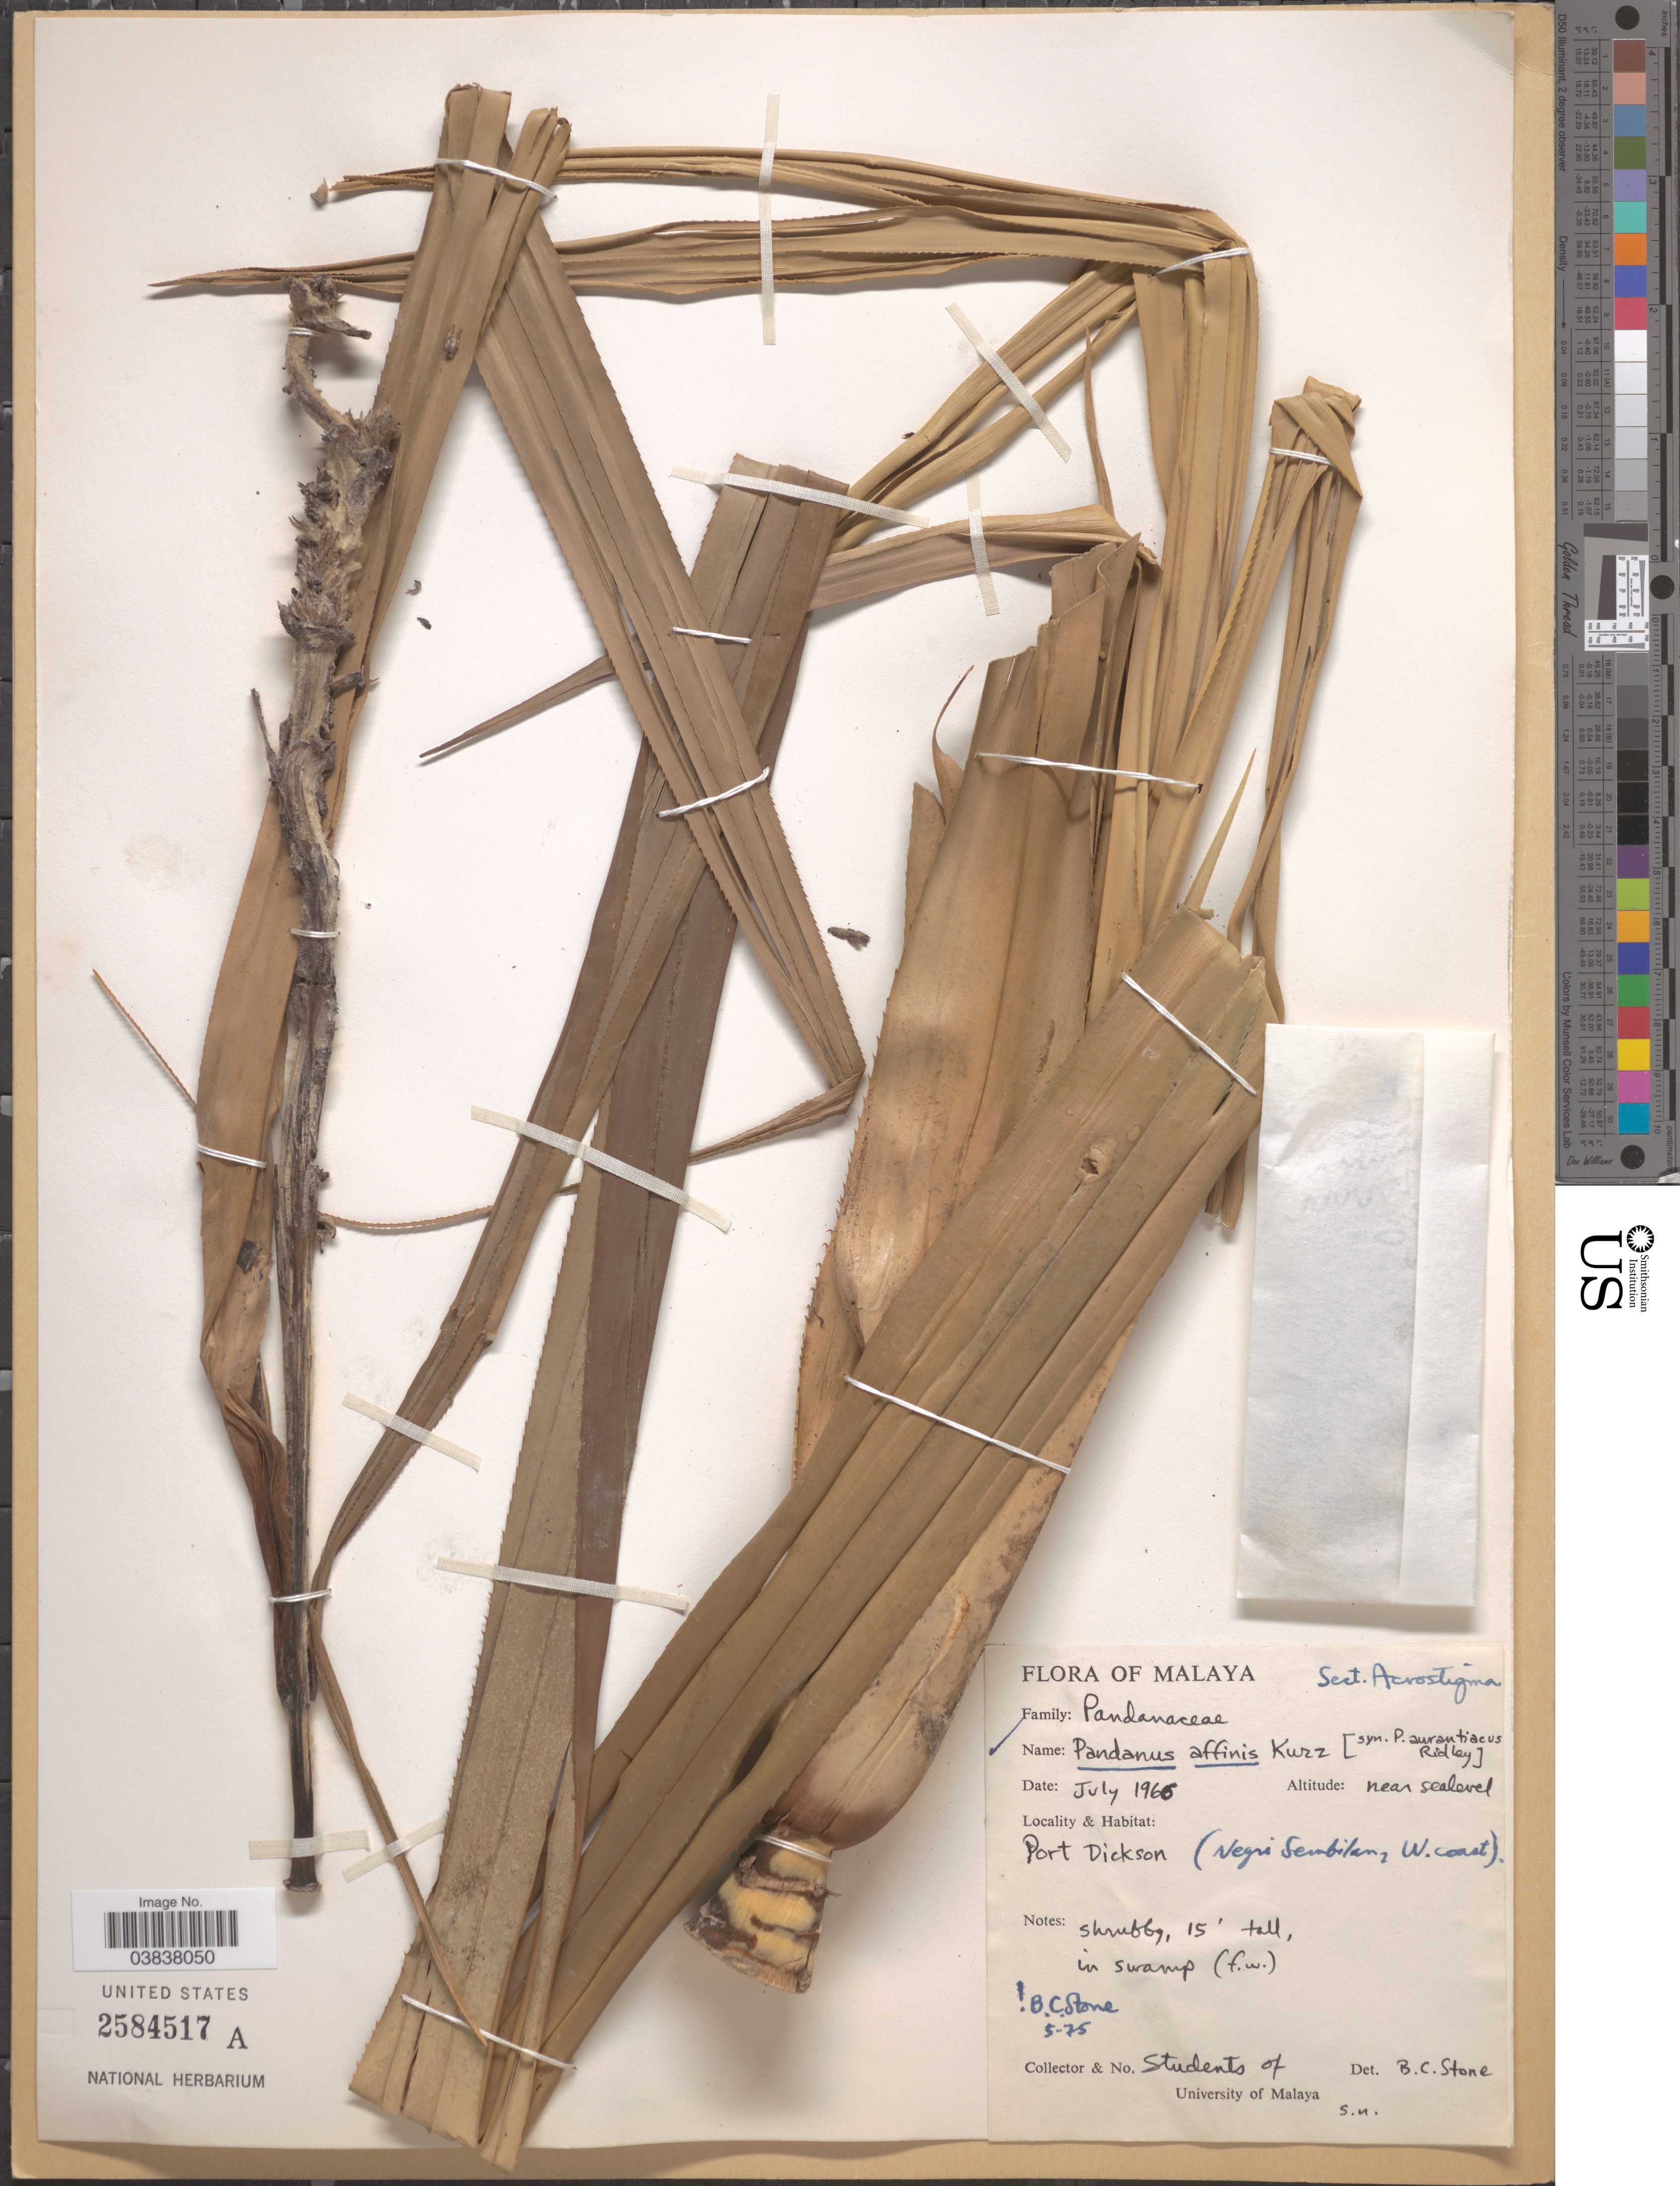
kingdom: Plantae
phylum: Tracheophyta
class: Liliopsida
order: Pandanales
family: Pandanaceae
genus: Pandanus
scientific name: Pandanus affinis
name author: Kurz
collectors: Students of University of Malaya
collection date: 1966-07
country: Malaysia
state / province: Negeri Sembilan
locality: Malaya. Port Dickson (Negri Sembilan, W. coast).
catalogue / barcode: US 2584517A